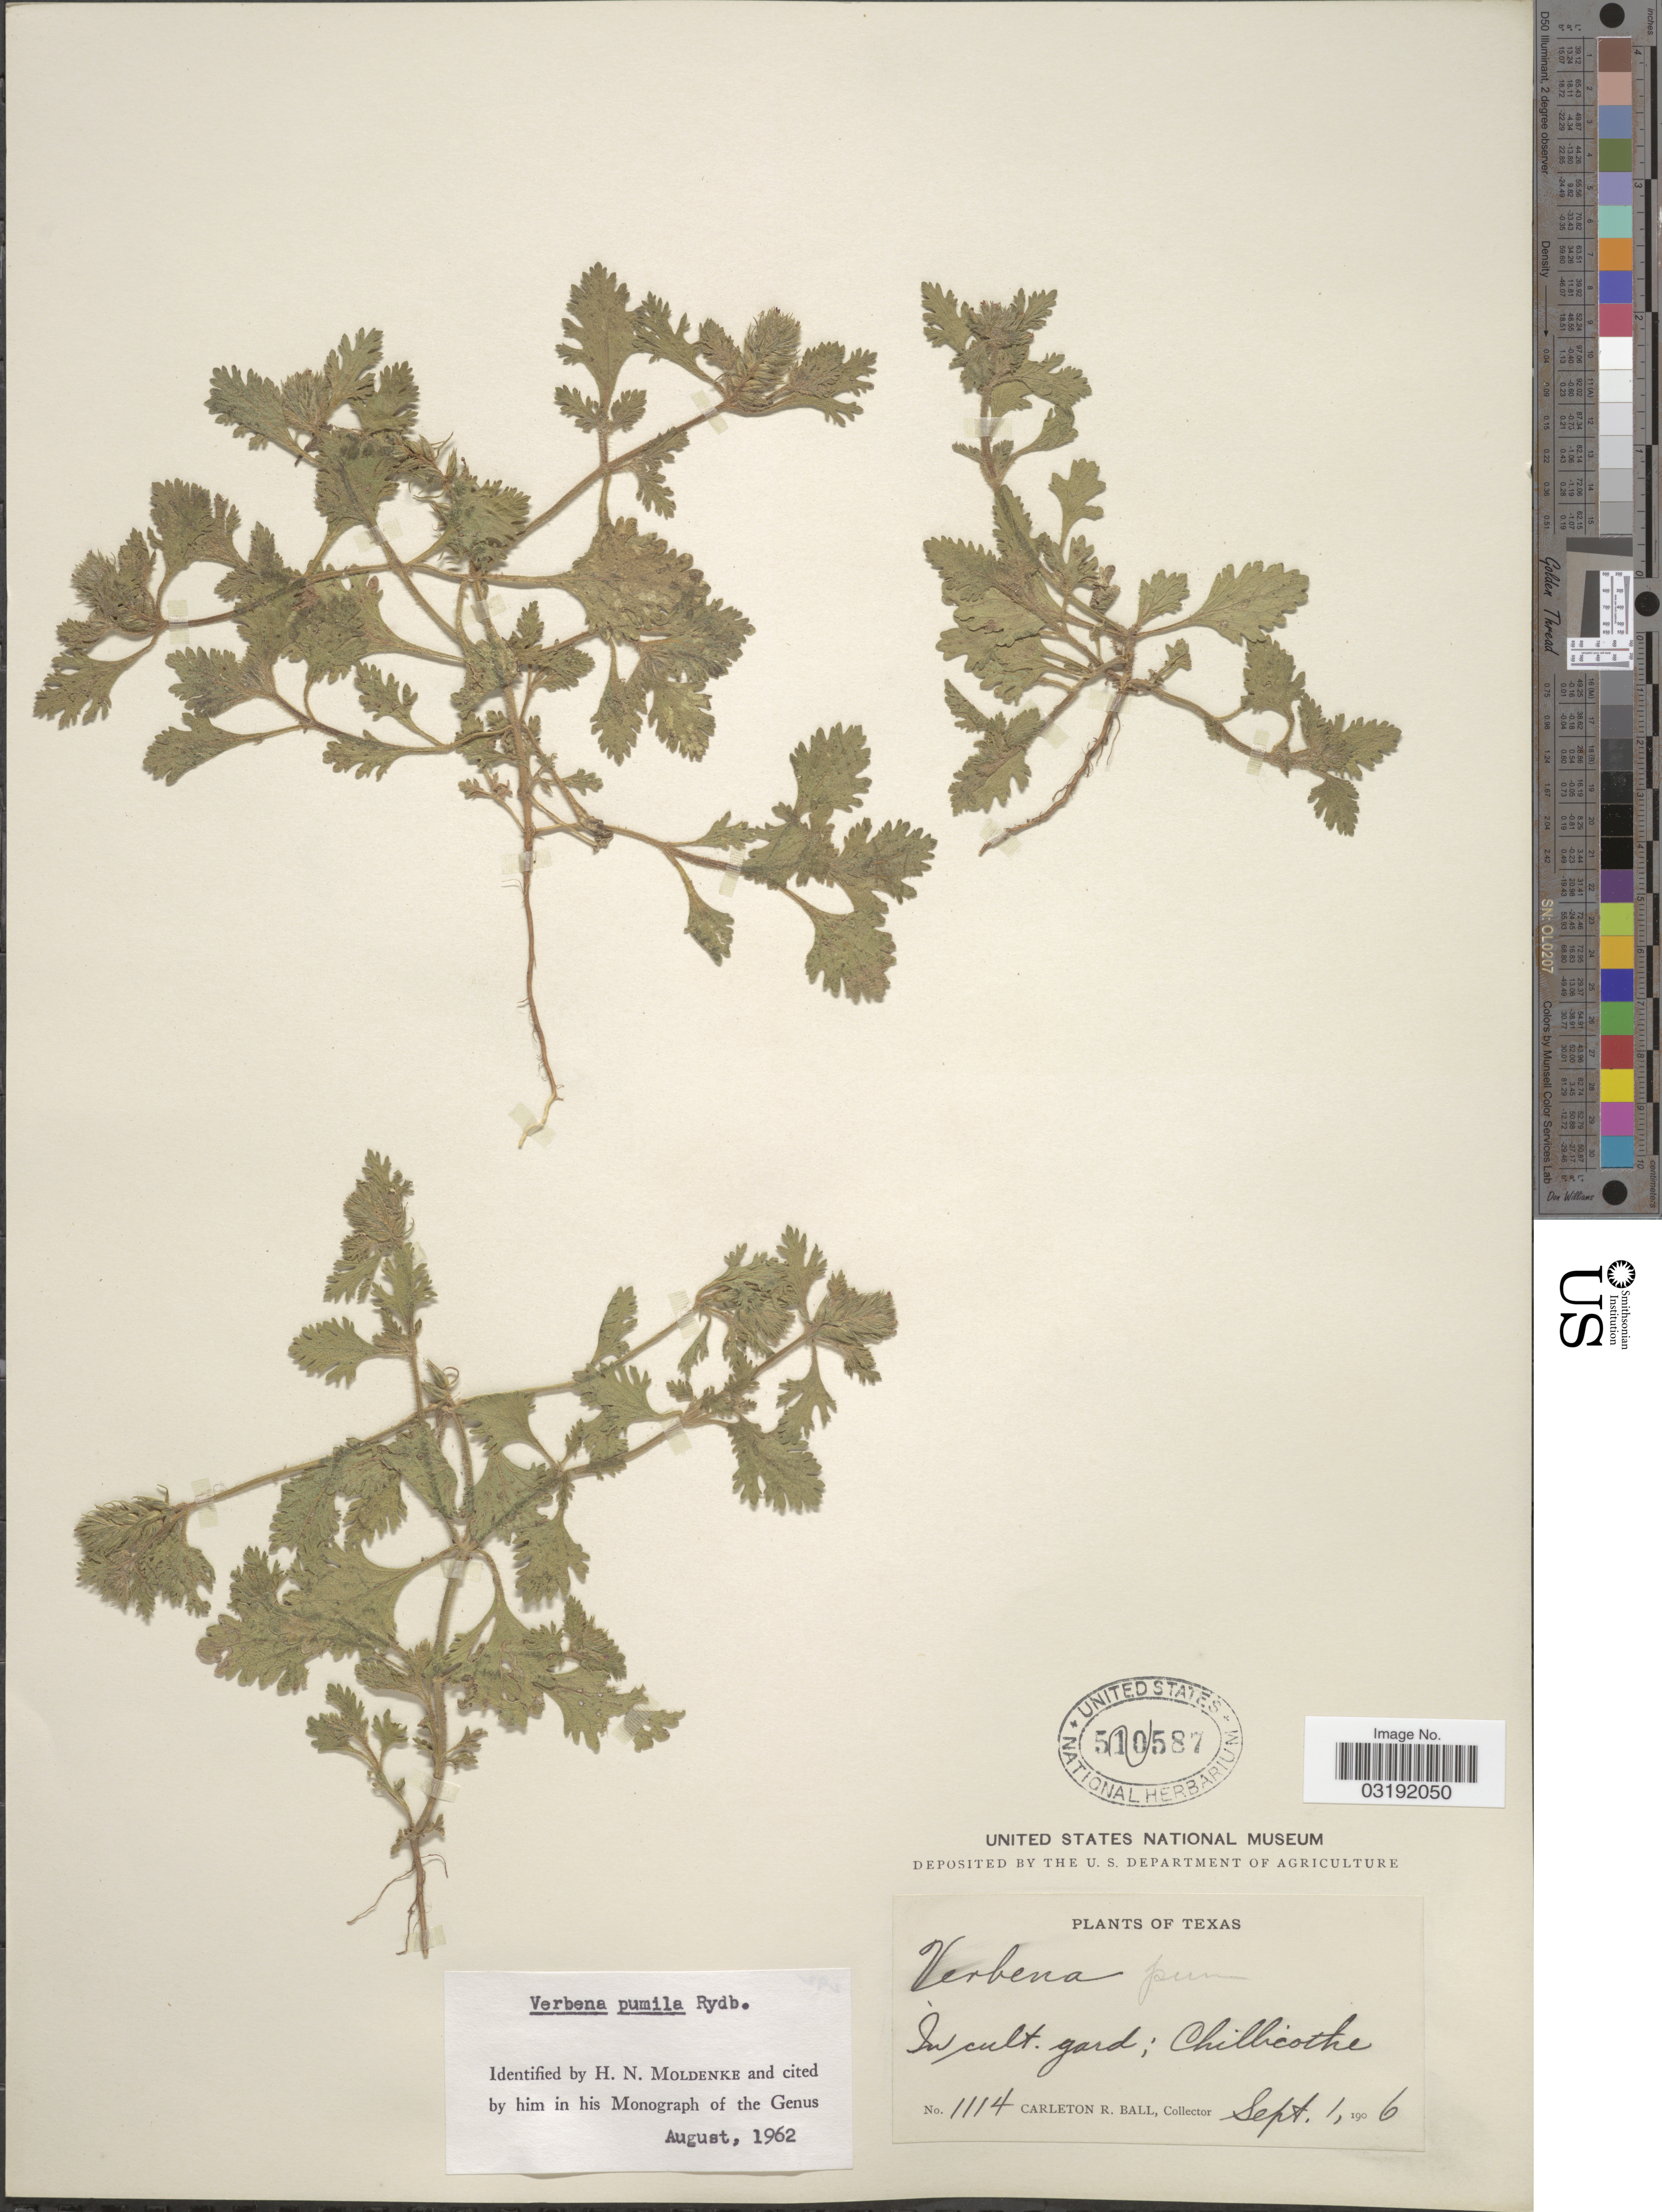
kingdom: Plantae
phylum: Tracheophyta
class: Magnoliopsida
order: Lamiales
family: Verbenaceae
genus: Verbena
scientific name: Verbena pumila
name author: Rydb.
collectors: C. R. Ball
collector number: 1114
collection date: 1906-09-01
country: United States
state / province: Texas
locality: In cult. gard; Chillicothe.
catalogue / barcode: US 501587